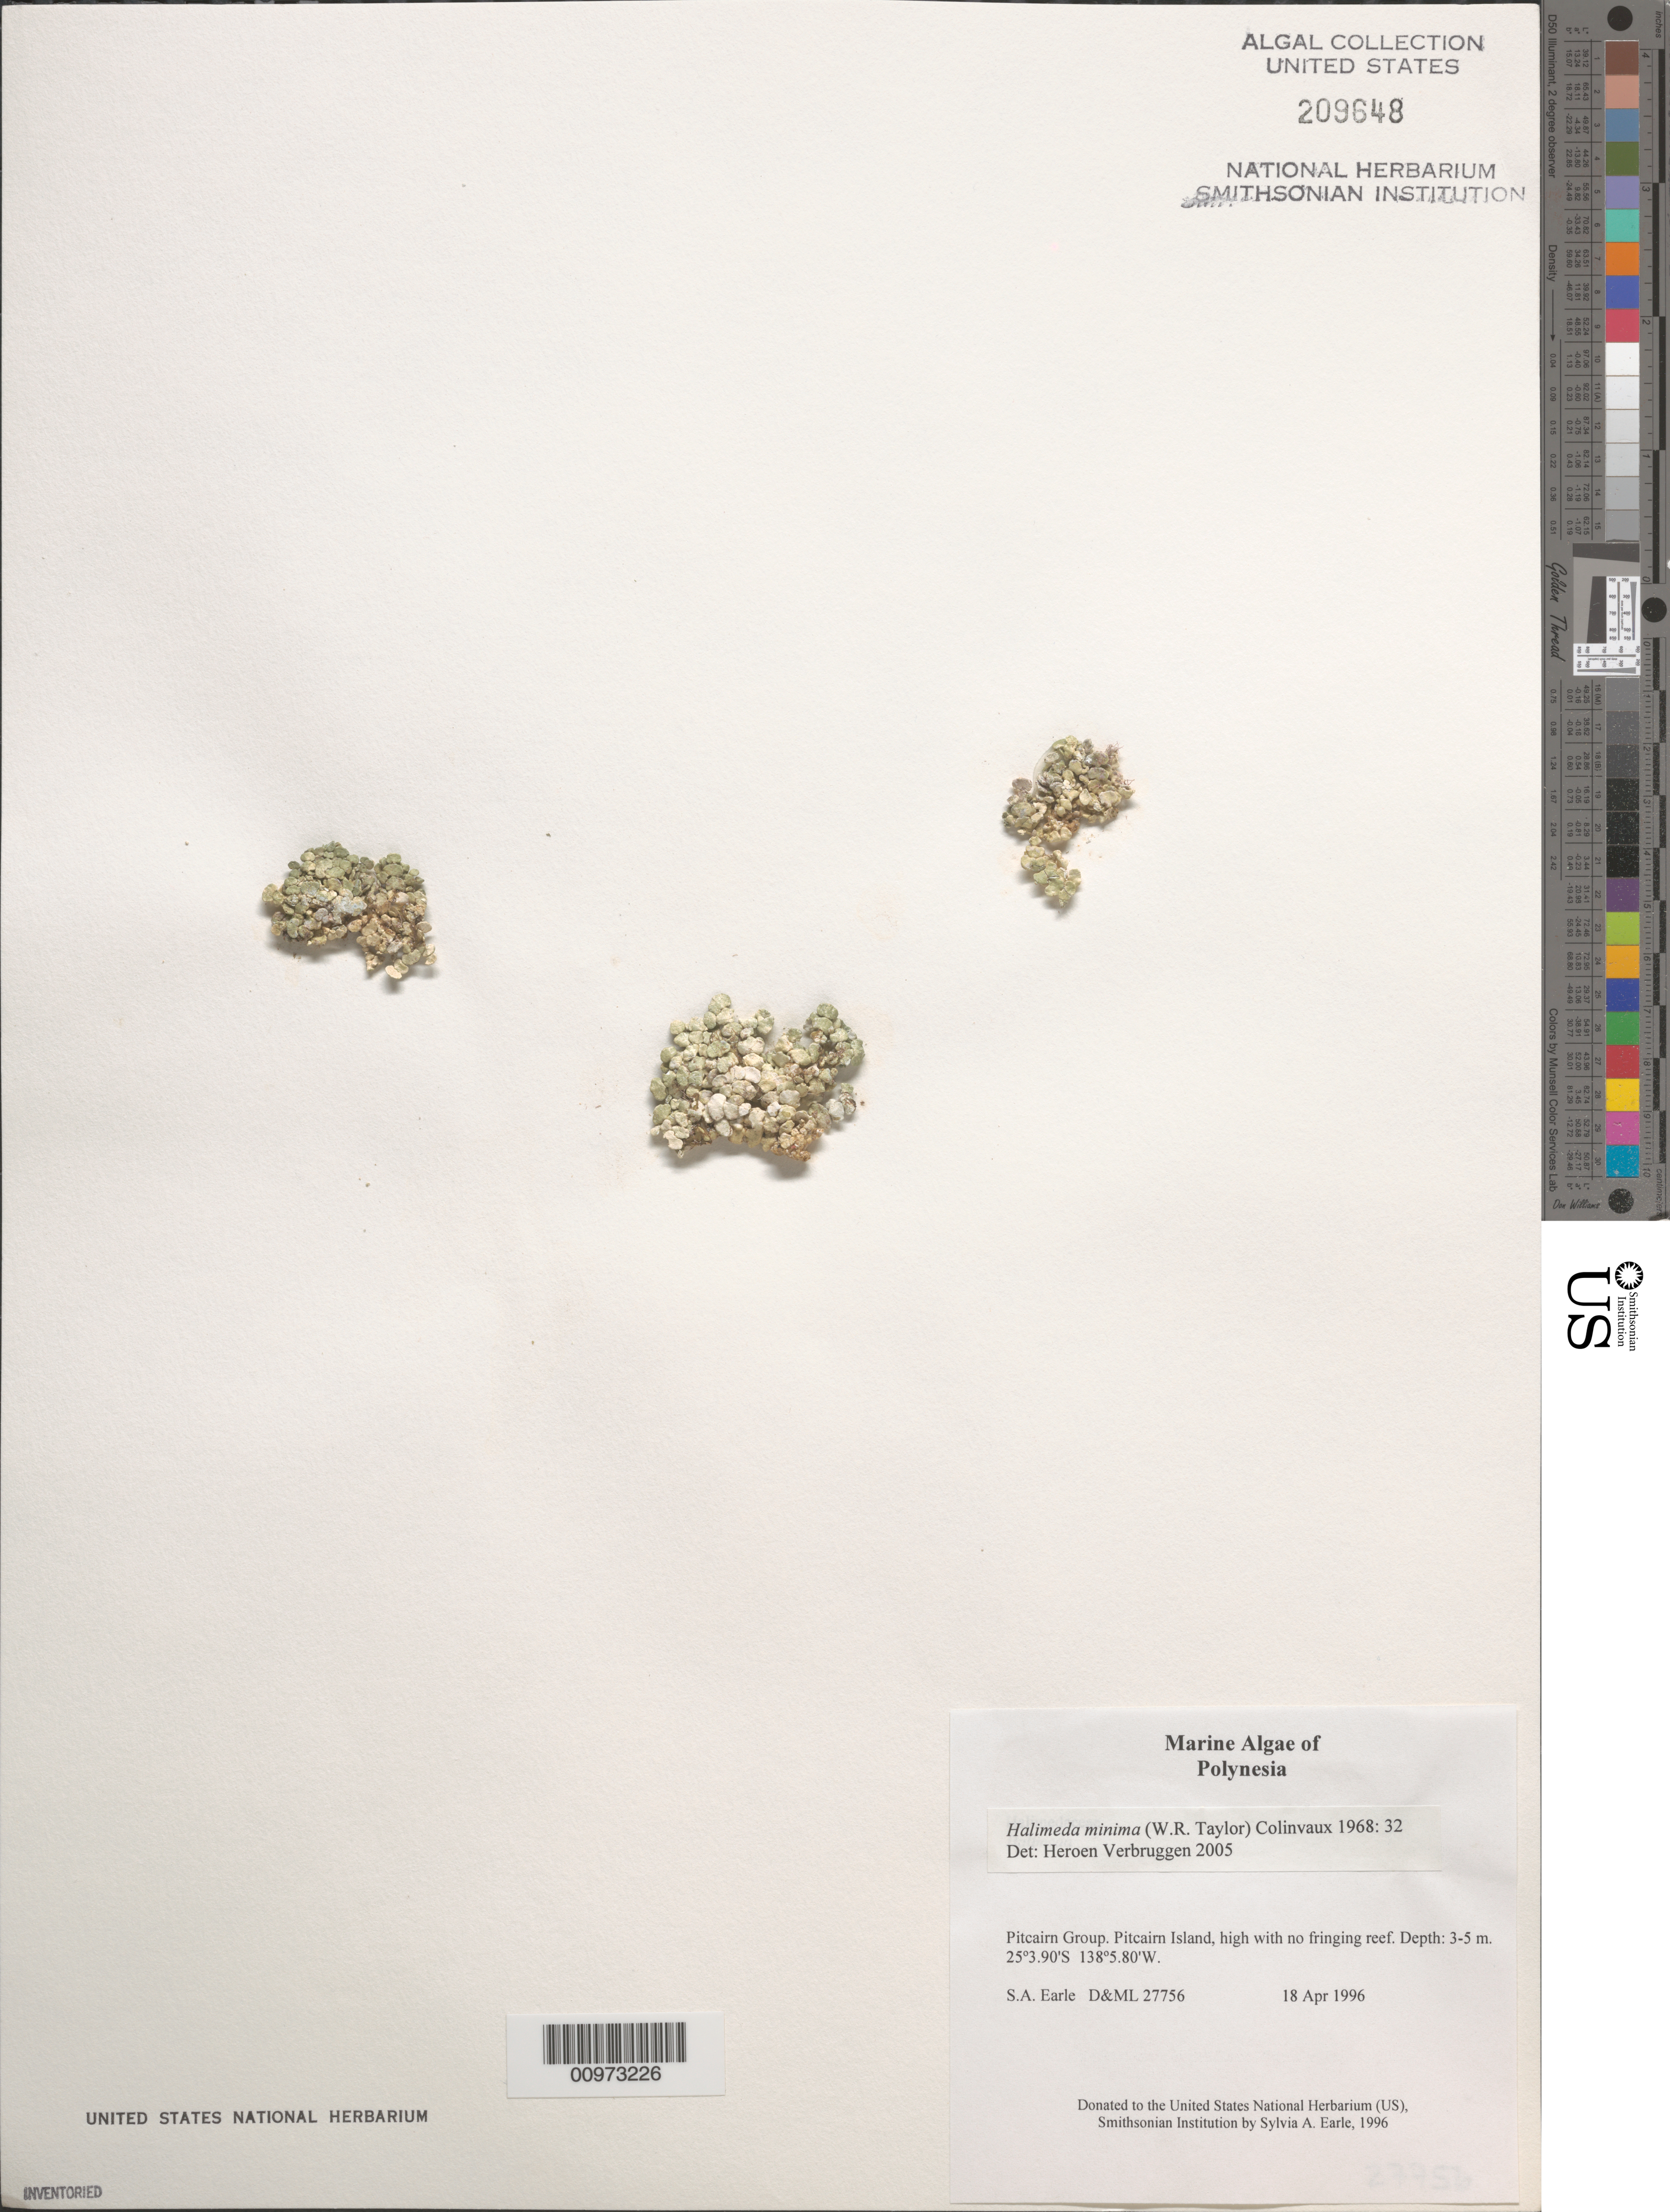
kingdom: Plantae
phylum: Chlorophyta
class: Ulvophyceae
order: Bryopsidales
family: Halimedaceae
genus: Halimeda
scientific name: Halimeda minima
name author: (W.R. Taylor) Hillis-Colinvaux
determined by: Verbruggen, H.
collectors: S. A. Earle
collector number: D&ML 27756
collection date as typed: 18 Apr 1996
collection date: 1996-04-18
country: Pitcairn Islands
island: Pitcairn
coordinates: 25 3.90'S, 138 5.80'W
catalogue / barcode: US 209648